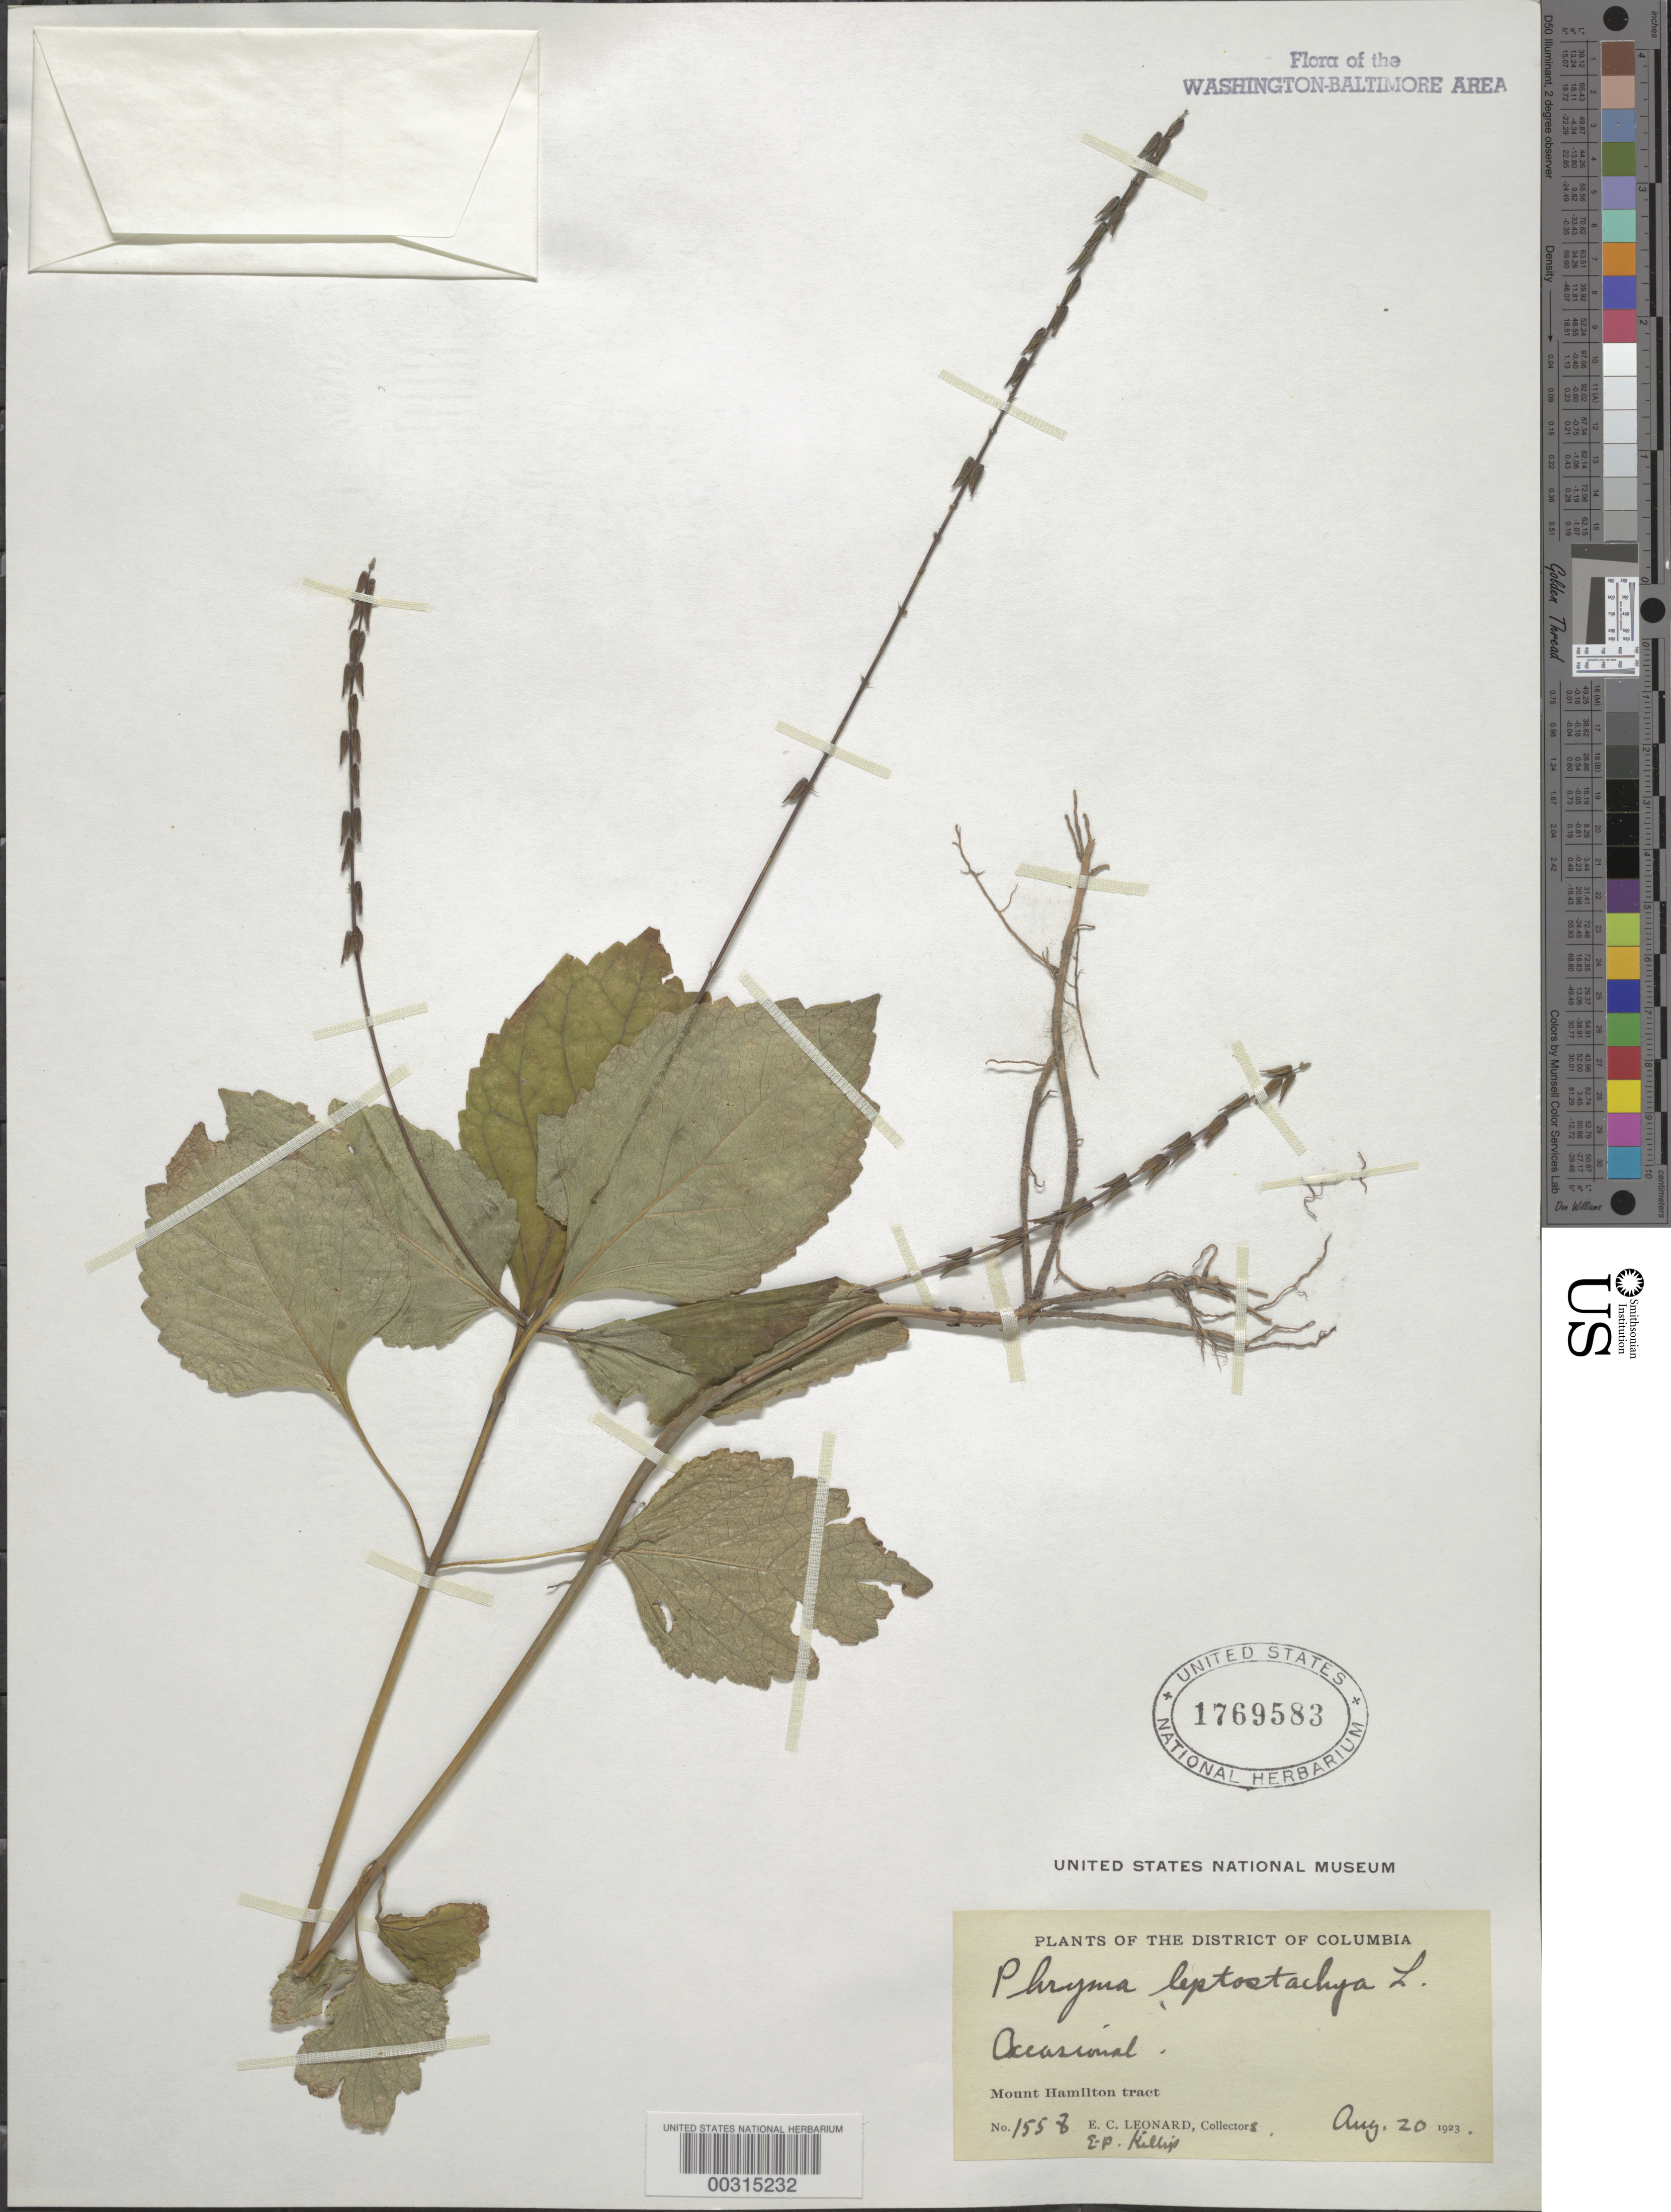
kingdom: Plantae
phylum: Tracheophyta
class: Magnoliopsida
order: Lamiales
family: Phrymaceae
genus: Phryma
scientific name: Phryma leptostachya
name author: L.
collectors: E. C. Leonard & E. P. Killip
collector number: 1558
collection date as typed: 20 Aug 1923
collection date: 1923-08-20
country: United States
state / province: District of Columbia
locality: Mount Hamilton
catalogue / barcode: US 1769583